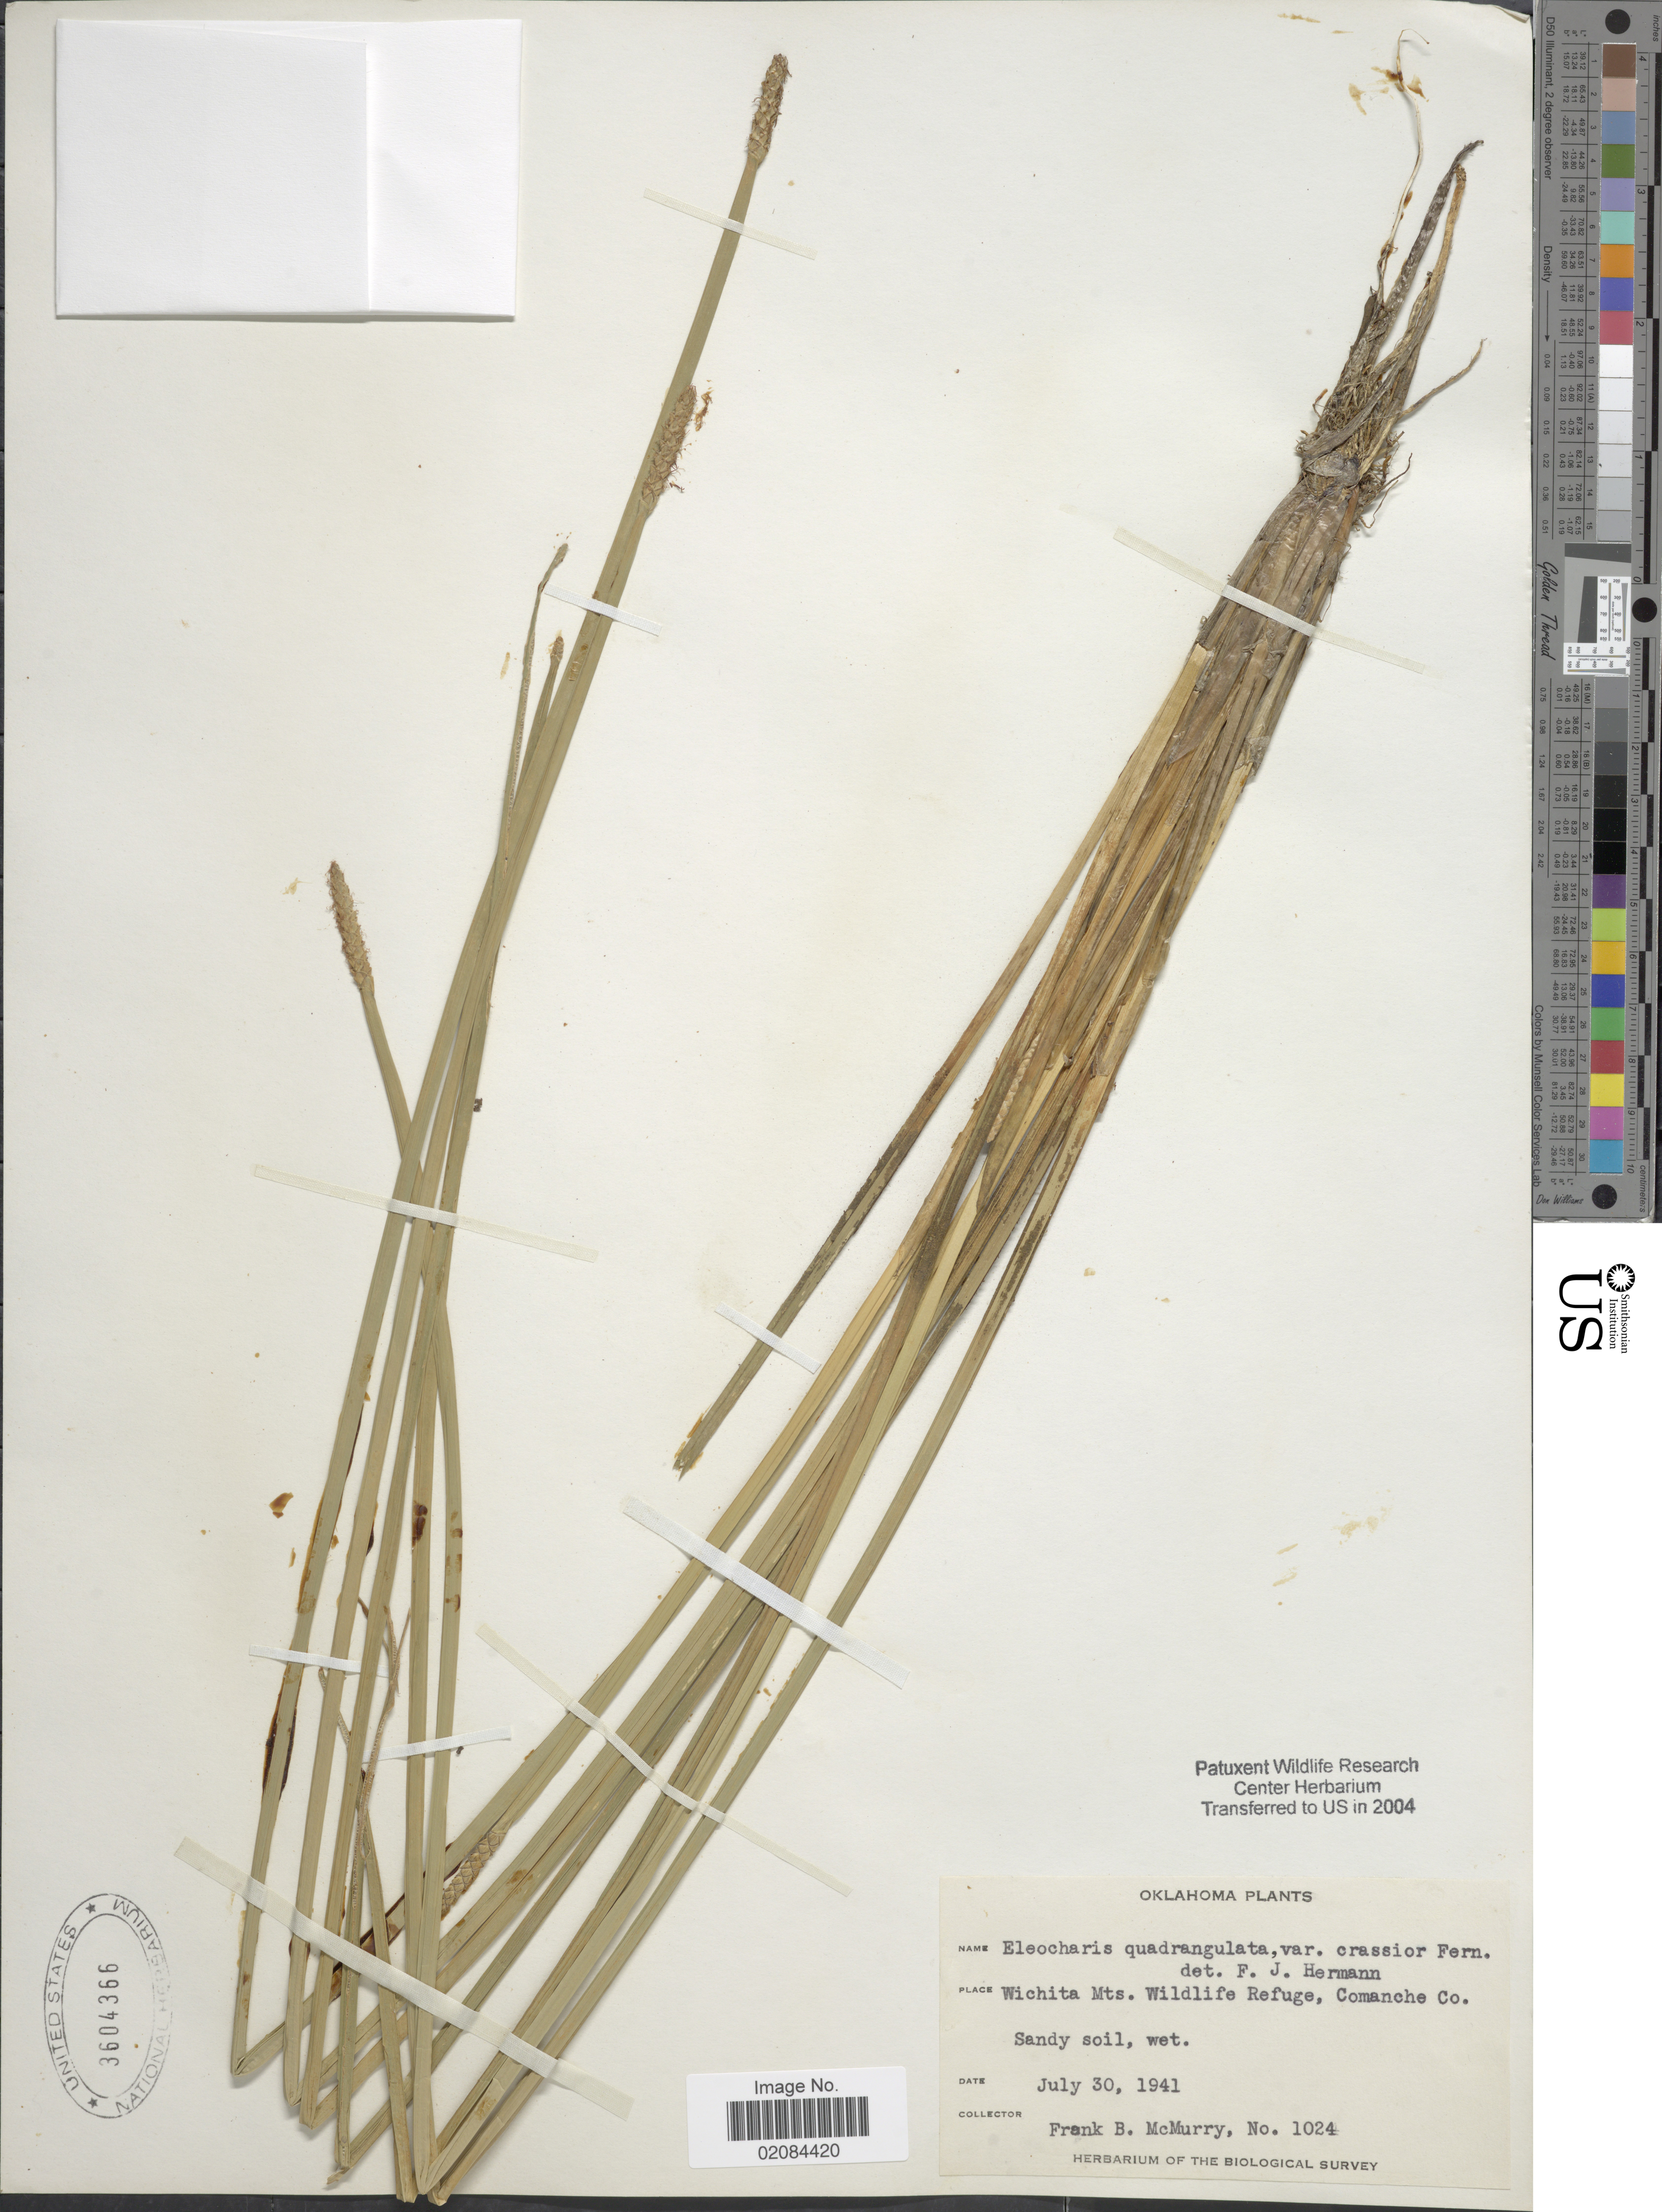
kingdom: Plantae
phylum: Tracheophyta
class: Liliopsida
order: Poales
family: Cyperaceae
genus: Eleocharis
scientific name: Eleocharis quadrangulata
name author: (Michx.) Roem. & Schult.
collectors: F. B. McMurry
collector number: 1024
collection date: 1941-07-30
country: United States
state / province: Oklahoma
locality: Wichita Mts., Wildlife Refuge, Comanche Co.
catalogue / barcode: US 3604366